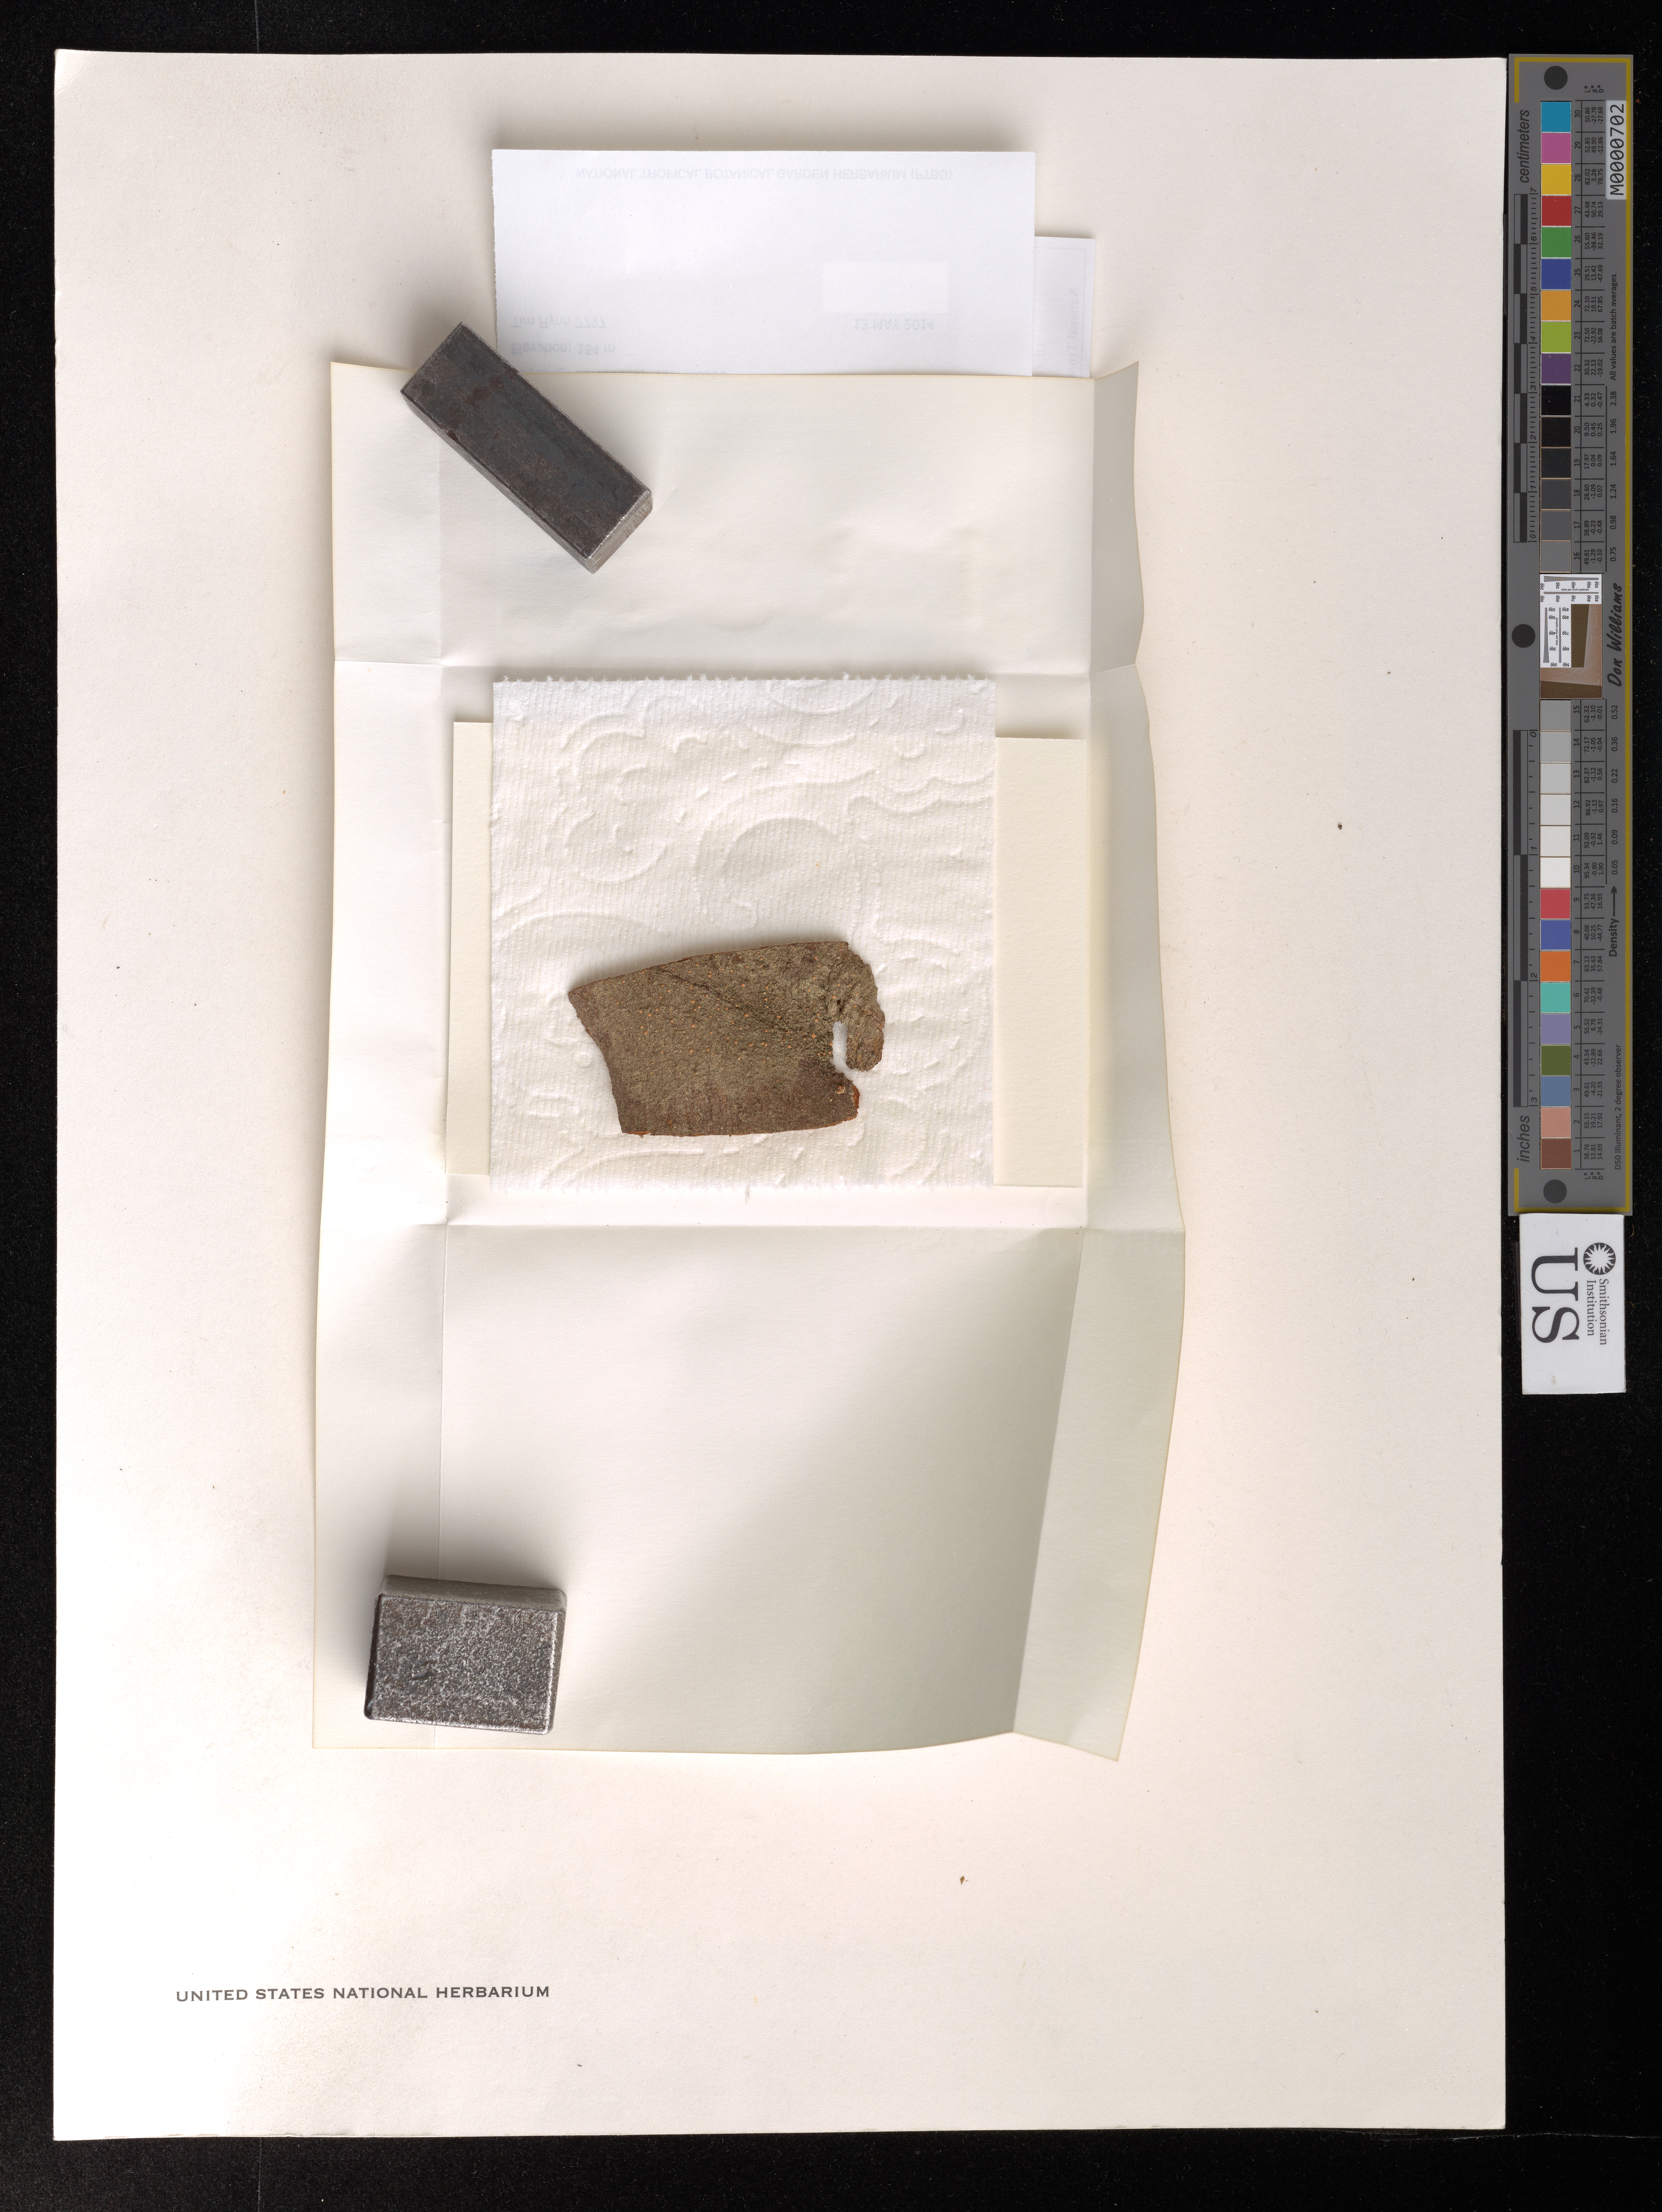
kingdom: Fungi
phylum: Ascomycota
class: Lecanoromycetes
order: Gyalectales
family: Gyalectaceae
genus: Coenogonium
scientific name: Coenogonium sp.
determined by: Smith, C. W.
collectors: T. Flynn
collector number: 7797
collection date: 2014-05-13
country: United States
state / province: Hawaii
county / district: Kauai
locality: Kauai Koloa District. Omao. Abandoned Mac-nut plantation N of Hwy 50, across hwy from Omao road intersection.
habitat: Secondary vegegation. With Macadamia, Psidium, Cinnamomum, Albizia and Urochloa.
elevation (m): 164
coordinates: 21.930339, -159.486358